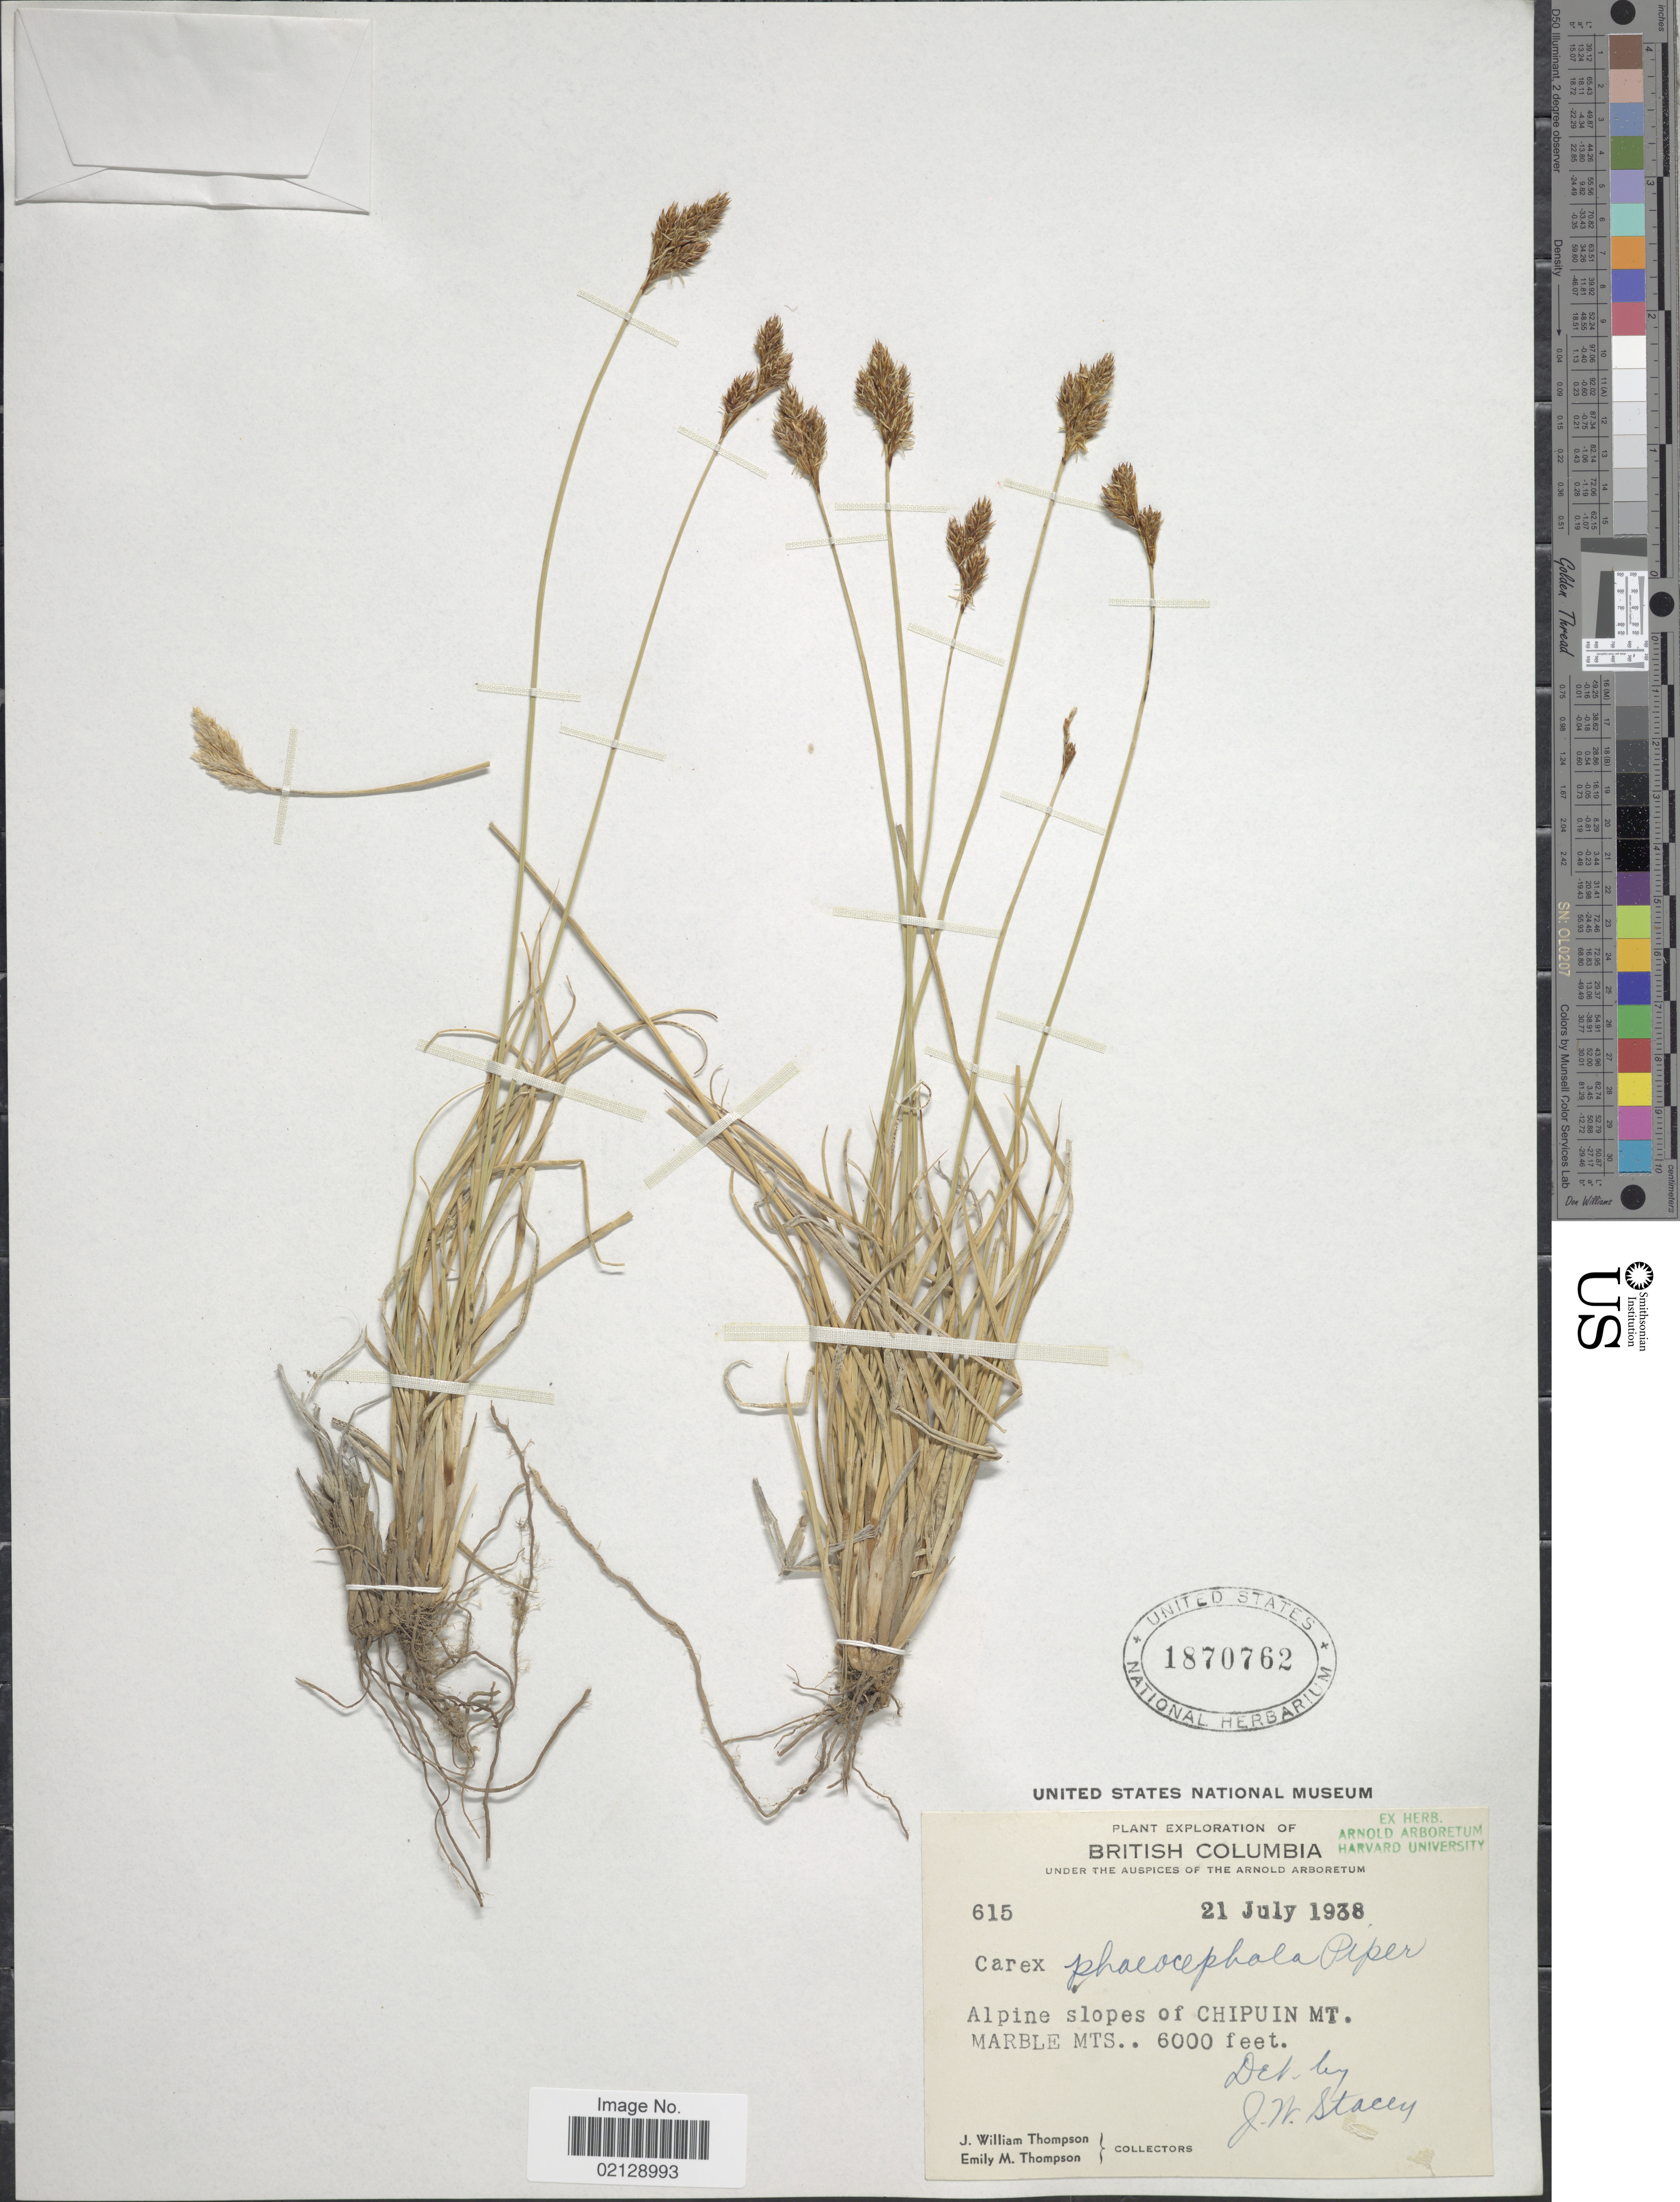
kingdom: Plantae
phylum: Tracheophyta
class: Liliopsida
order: Poales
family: Cyperaceae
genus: Carex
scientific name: Carex phaeocephala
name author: Piper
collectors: J. W. Thompson & E. M. Thompson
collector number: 615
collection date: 1938-07-21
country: Canada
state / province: British Columbia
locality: Alpine slopes of Chipuin Mt., Marble Mts.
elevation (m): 1829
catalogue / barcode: US 1870762